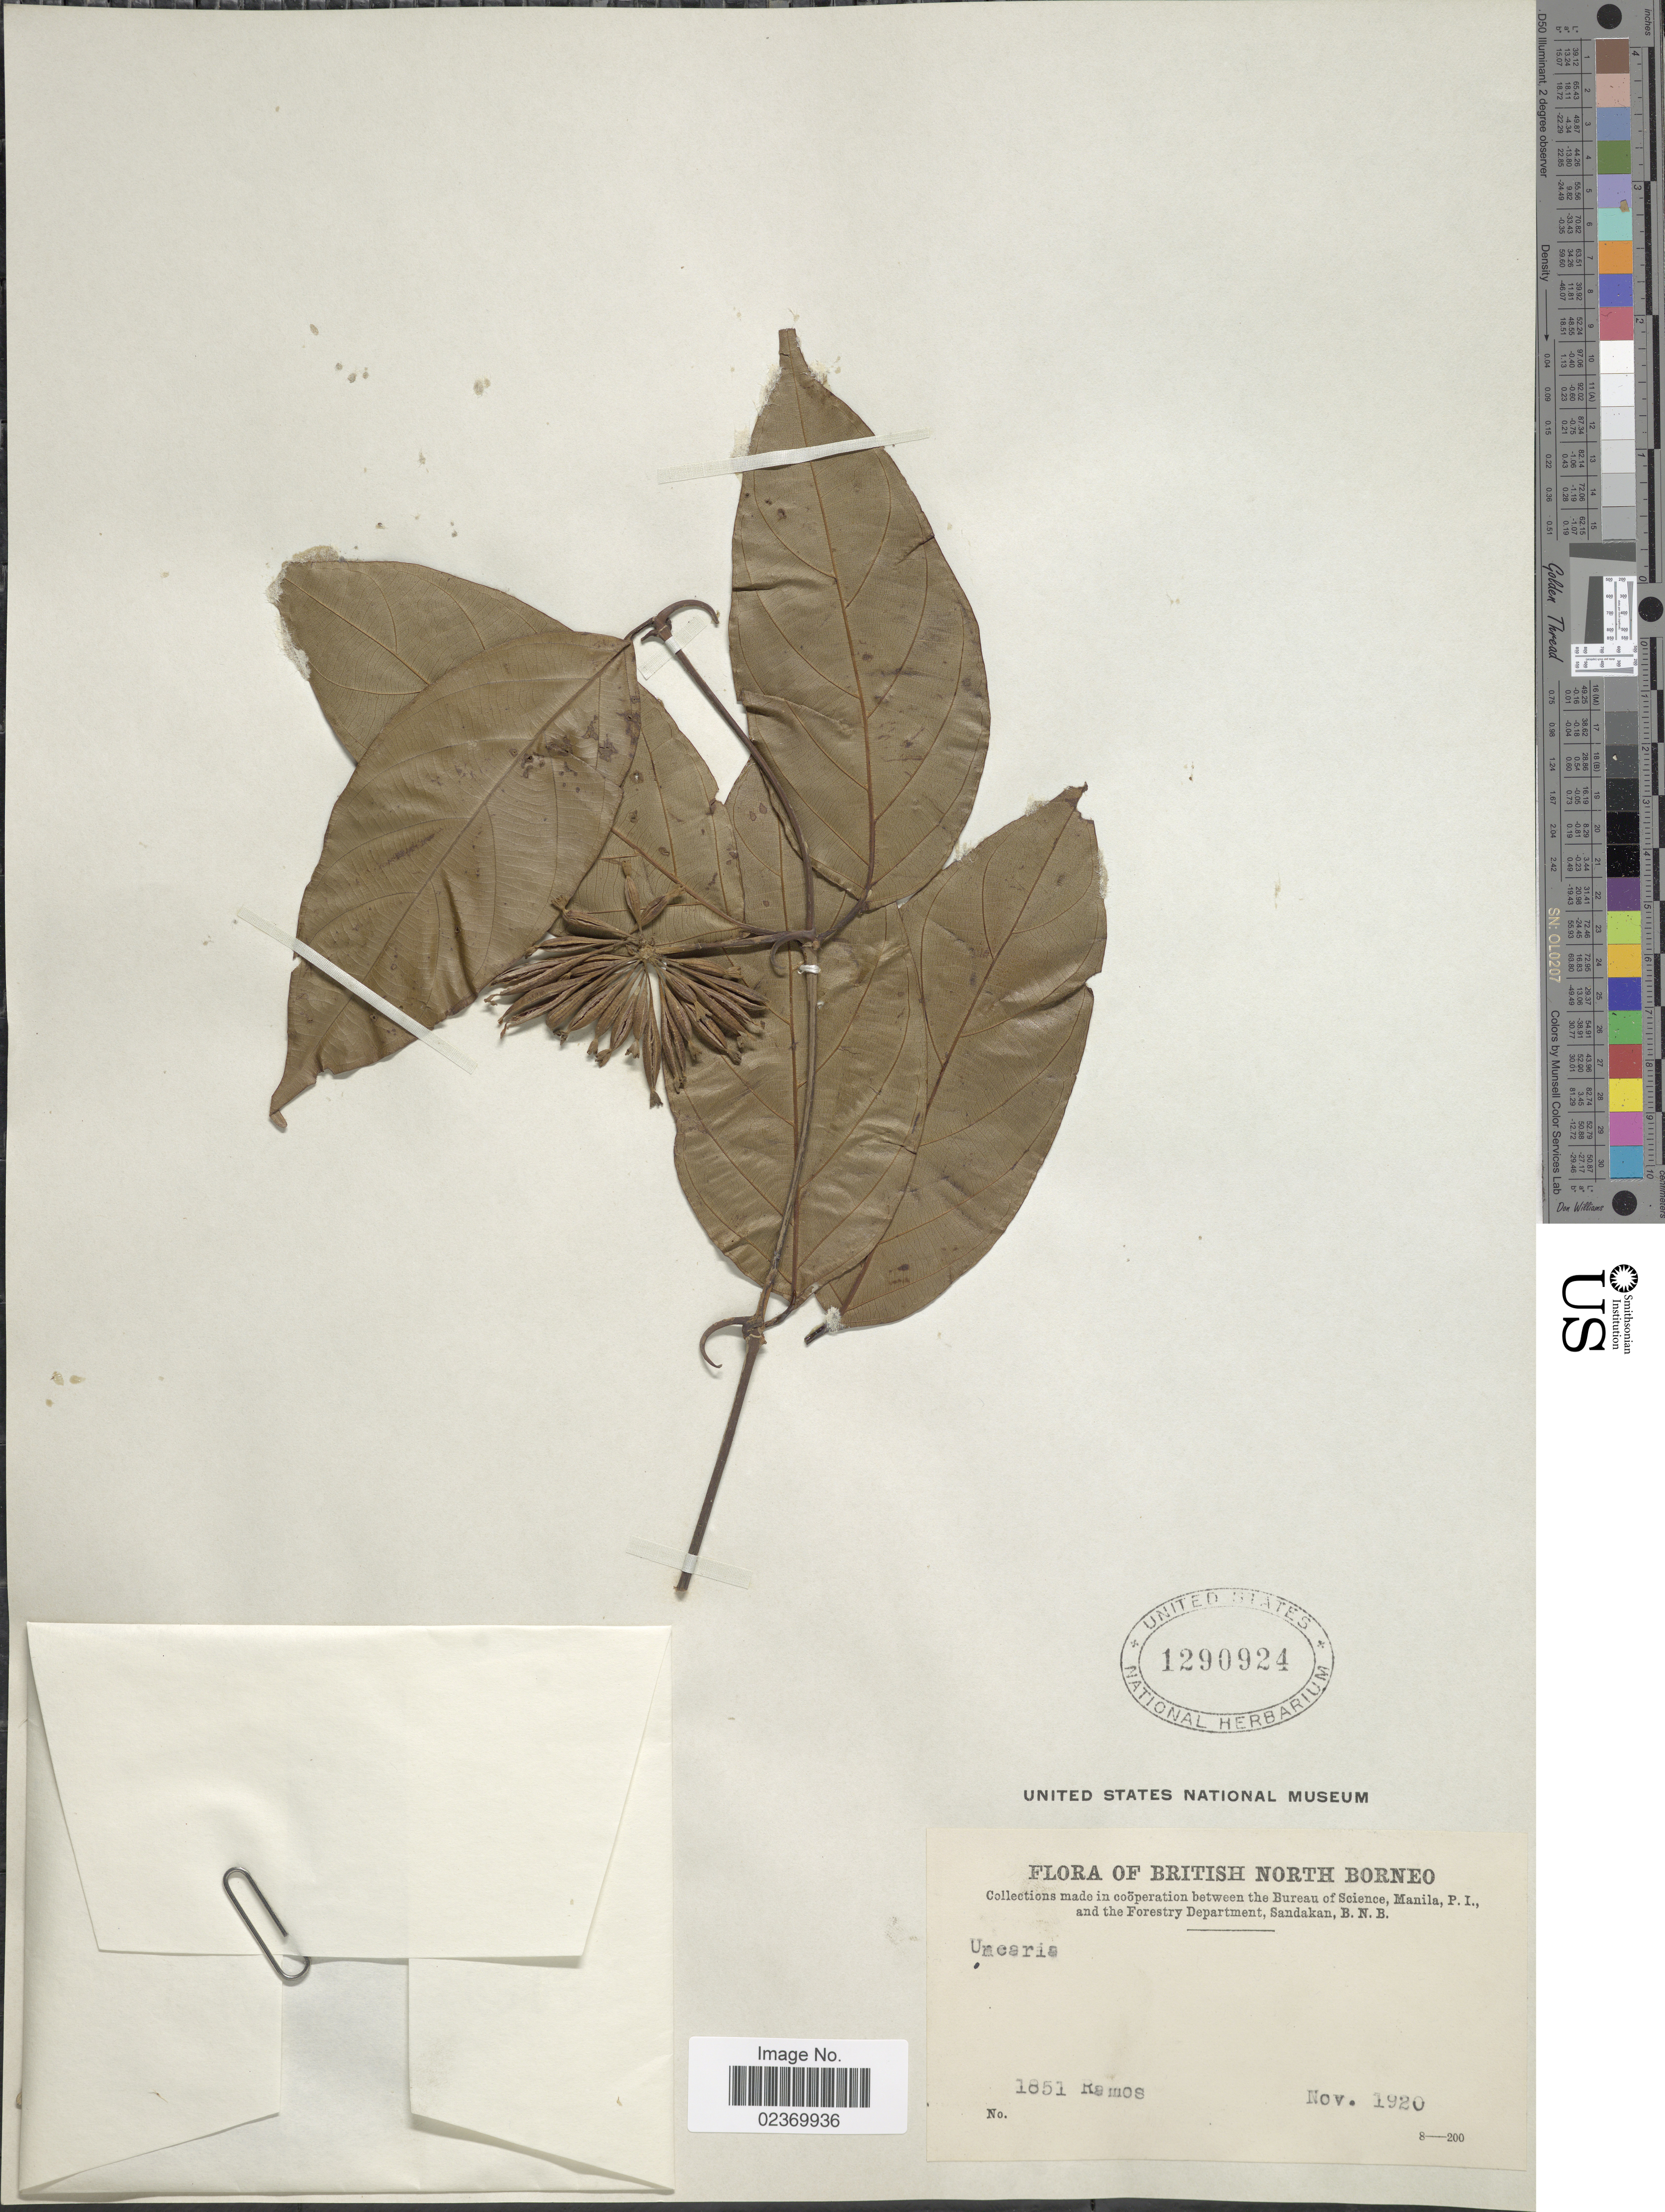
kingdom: Plantae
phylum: Tracheophyta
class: Magnoliopsida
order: Gentianales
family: Rubiaceae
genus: Uncaria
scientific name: Uncaria sp.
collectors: -. Ramos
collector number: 1851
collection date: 1920-11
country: Malaysia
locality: British North Borneo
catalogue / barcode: US 1290924